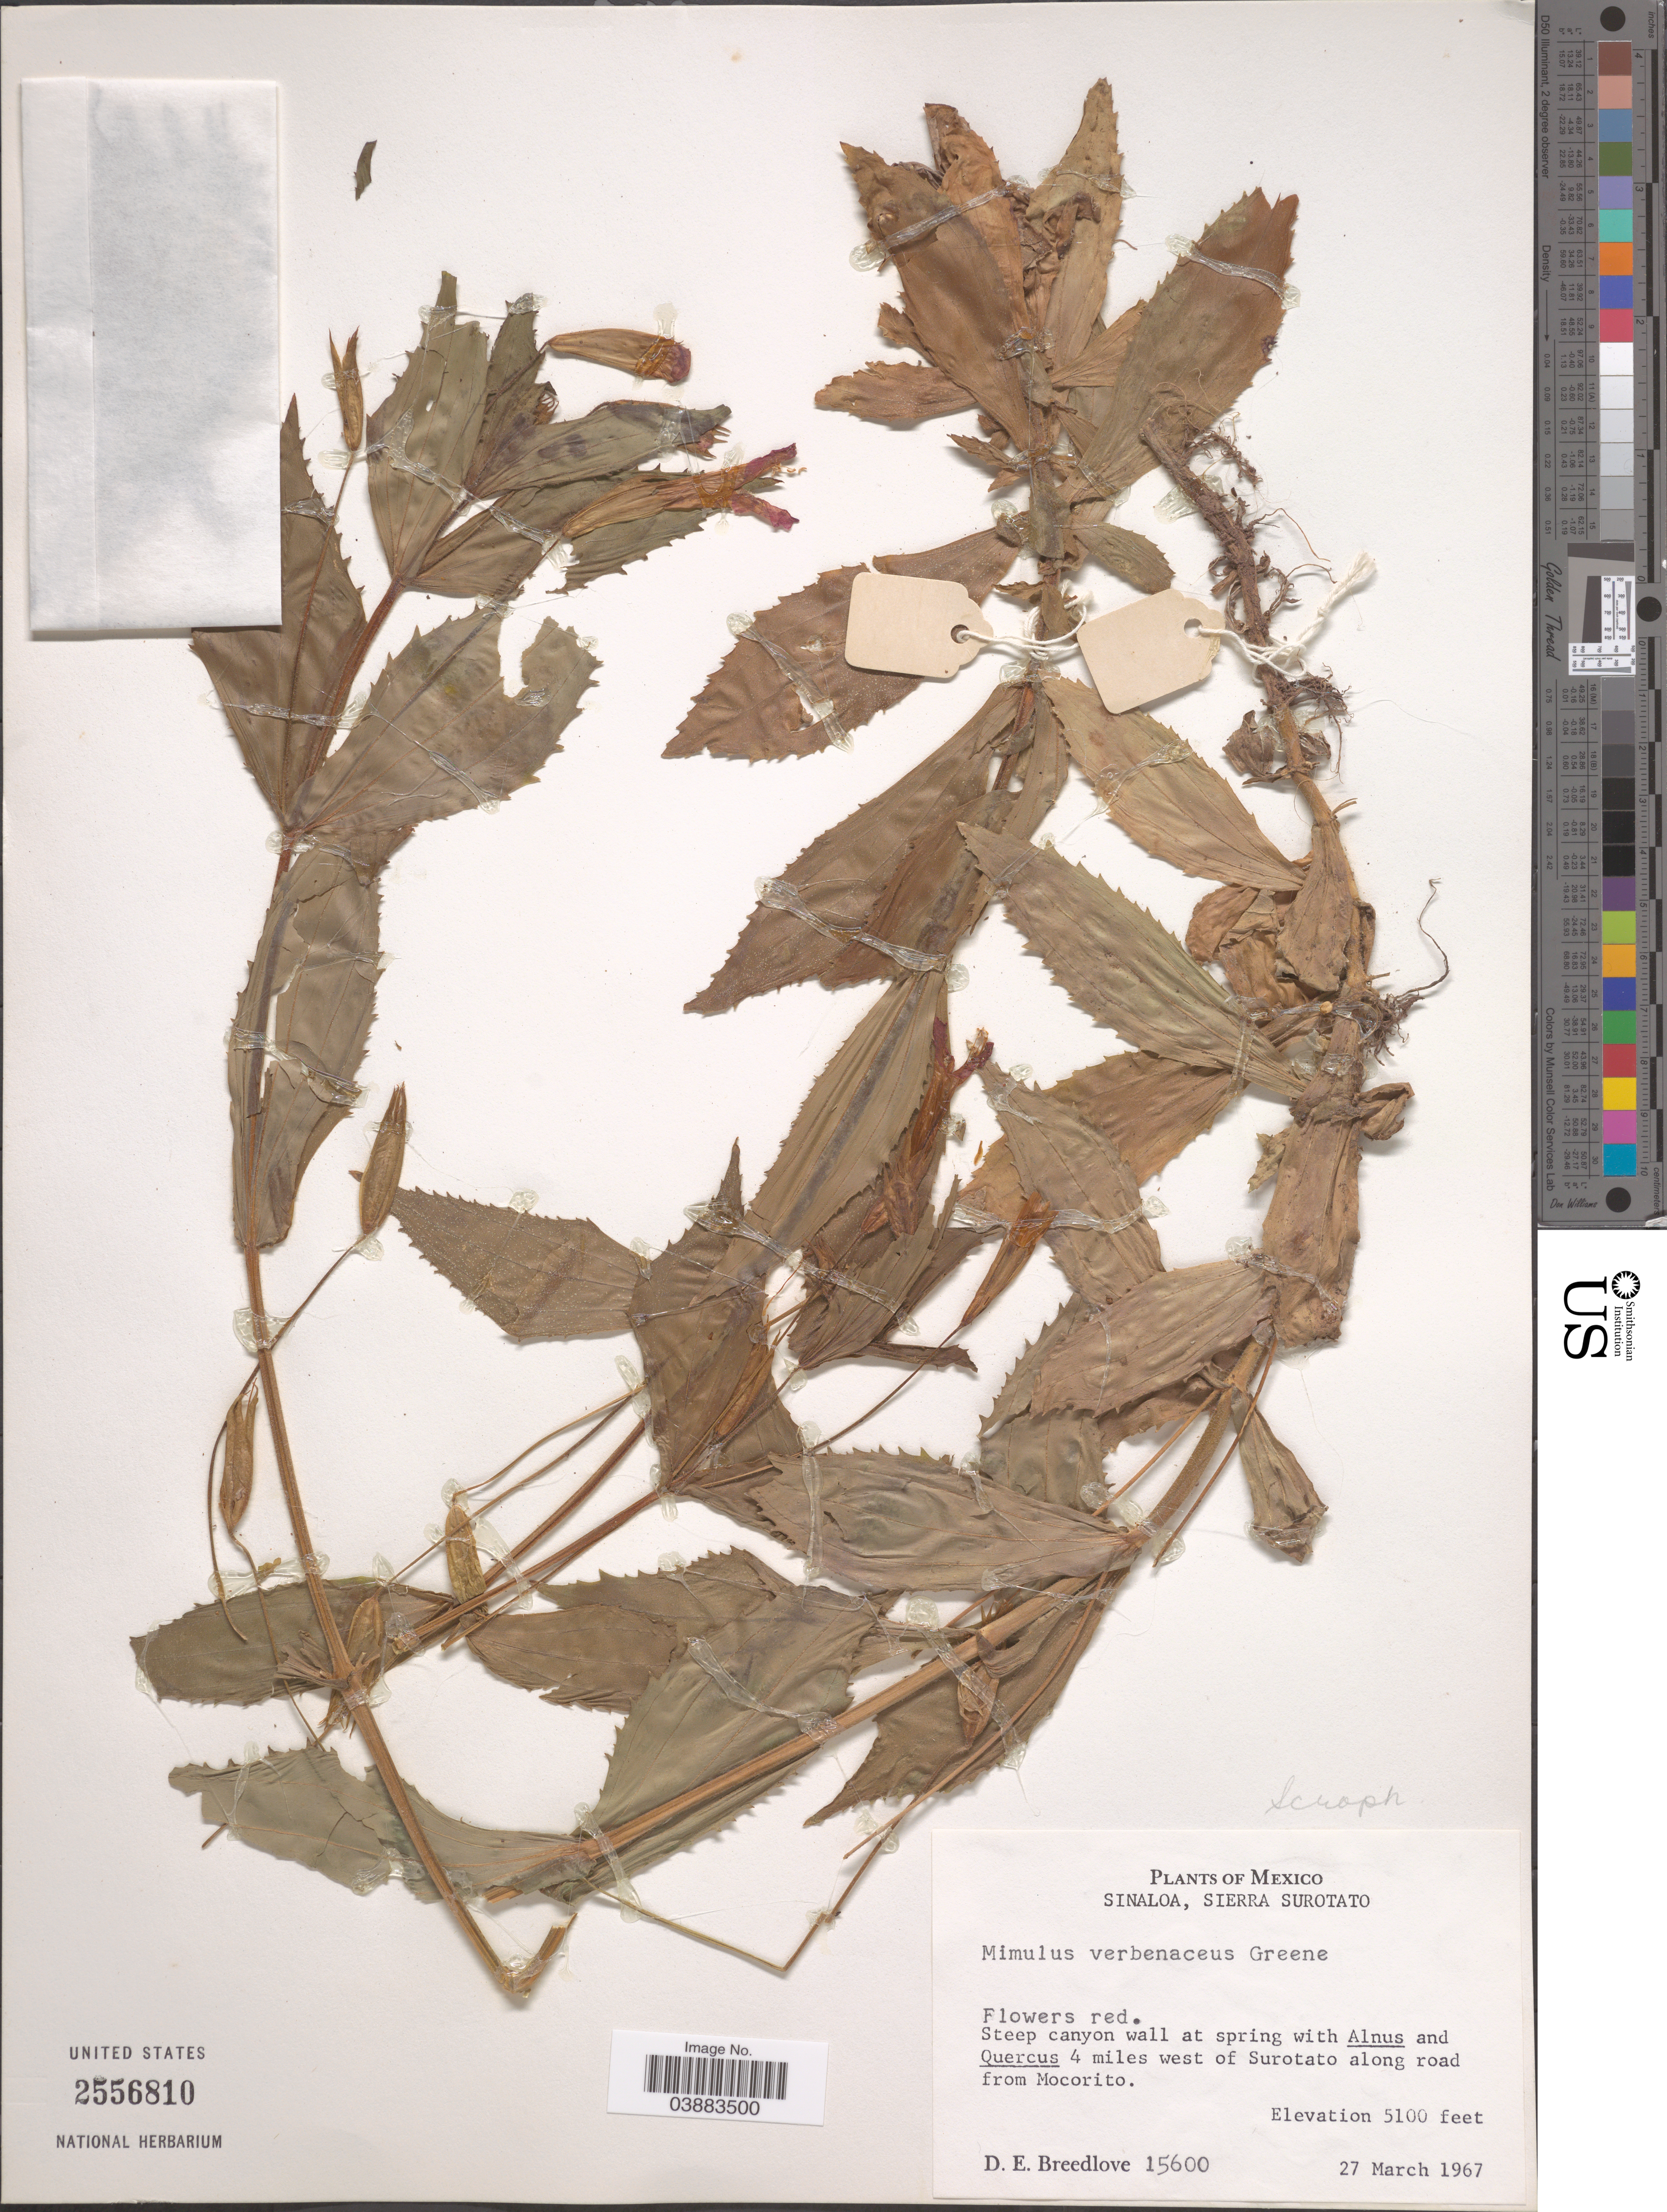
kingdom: Plantae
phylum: Tracheophyta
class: Magnoliopsida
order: Lamiales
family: Phrymaceae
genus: Mimulus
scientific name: Mimulus verbenaceus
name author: Greene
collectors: D. E. Breedlove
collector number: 15600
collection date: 1967-03-27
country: Mexico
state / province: Sinaloa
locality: Sierra Surotato. 4 miles west of Surotato along road from Mocorito.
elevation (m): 1554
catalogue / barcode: US 2556810